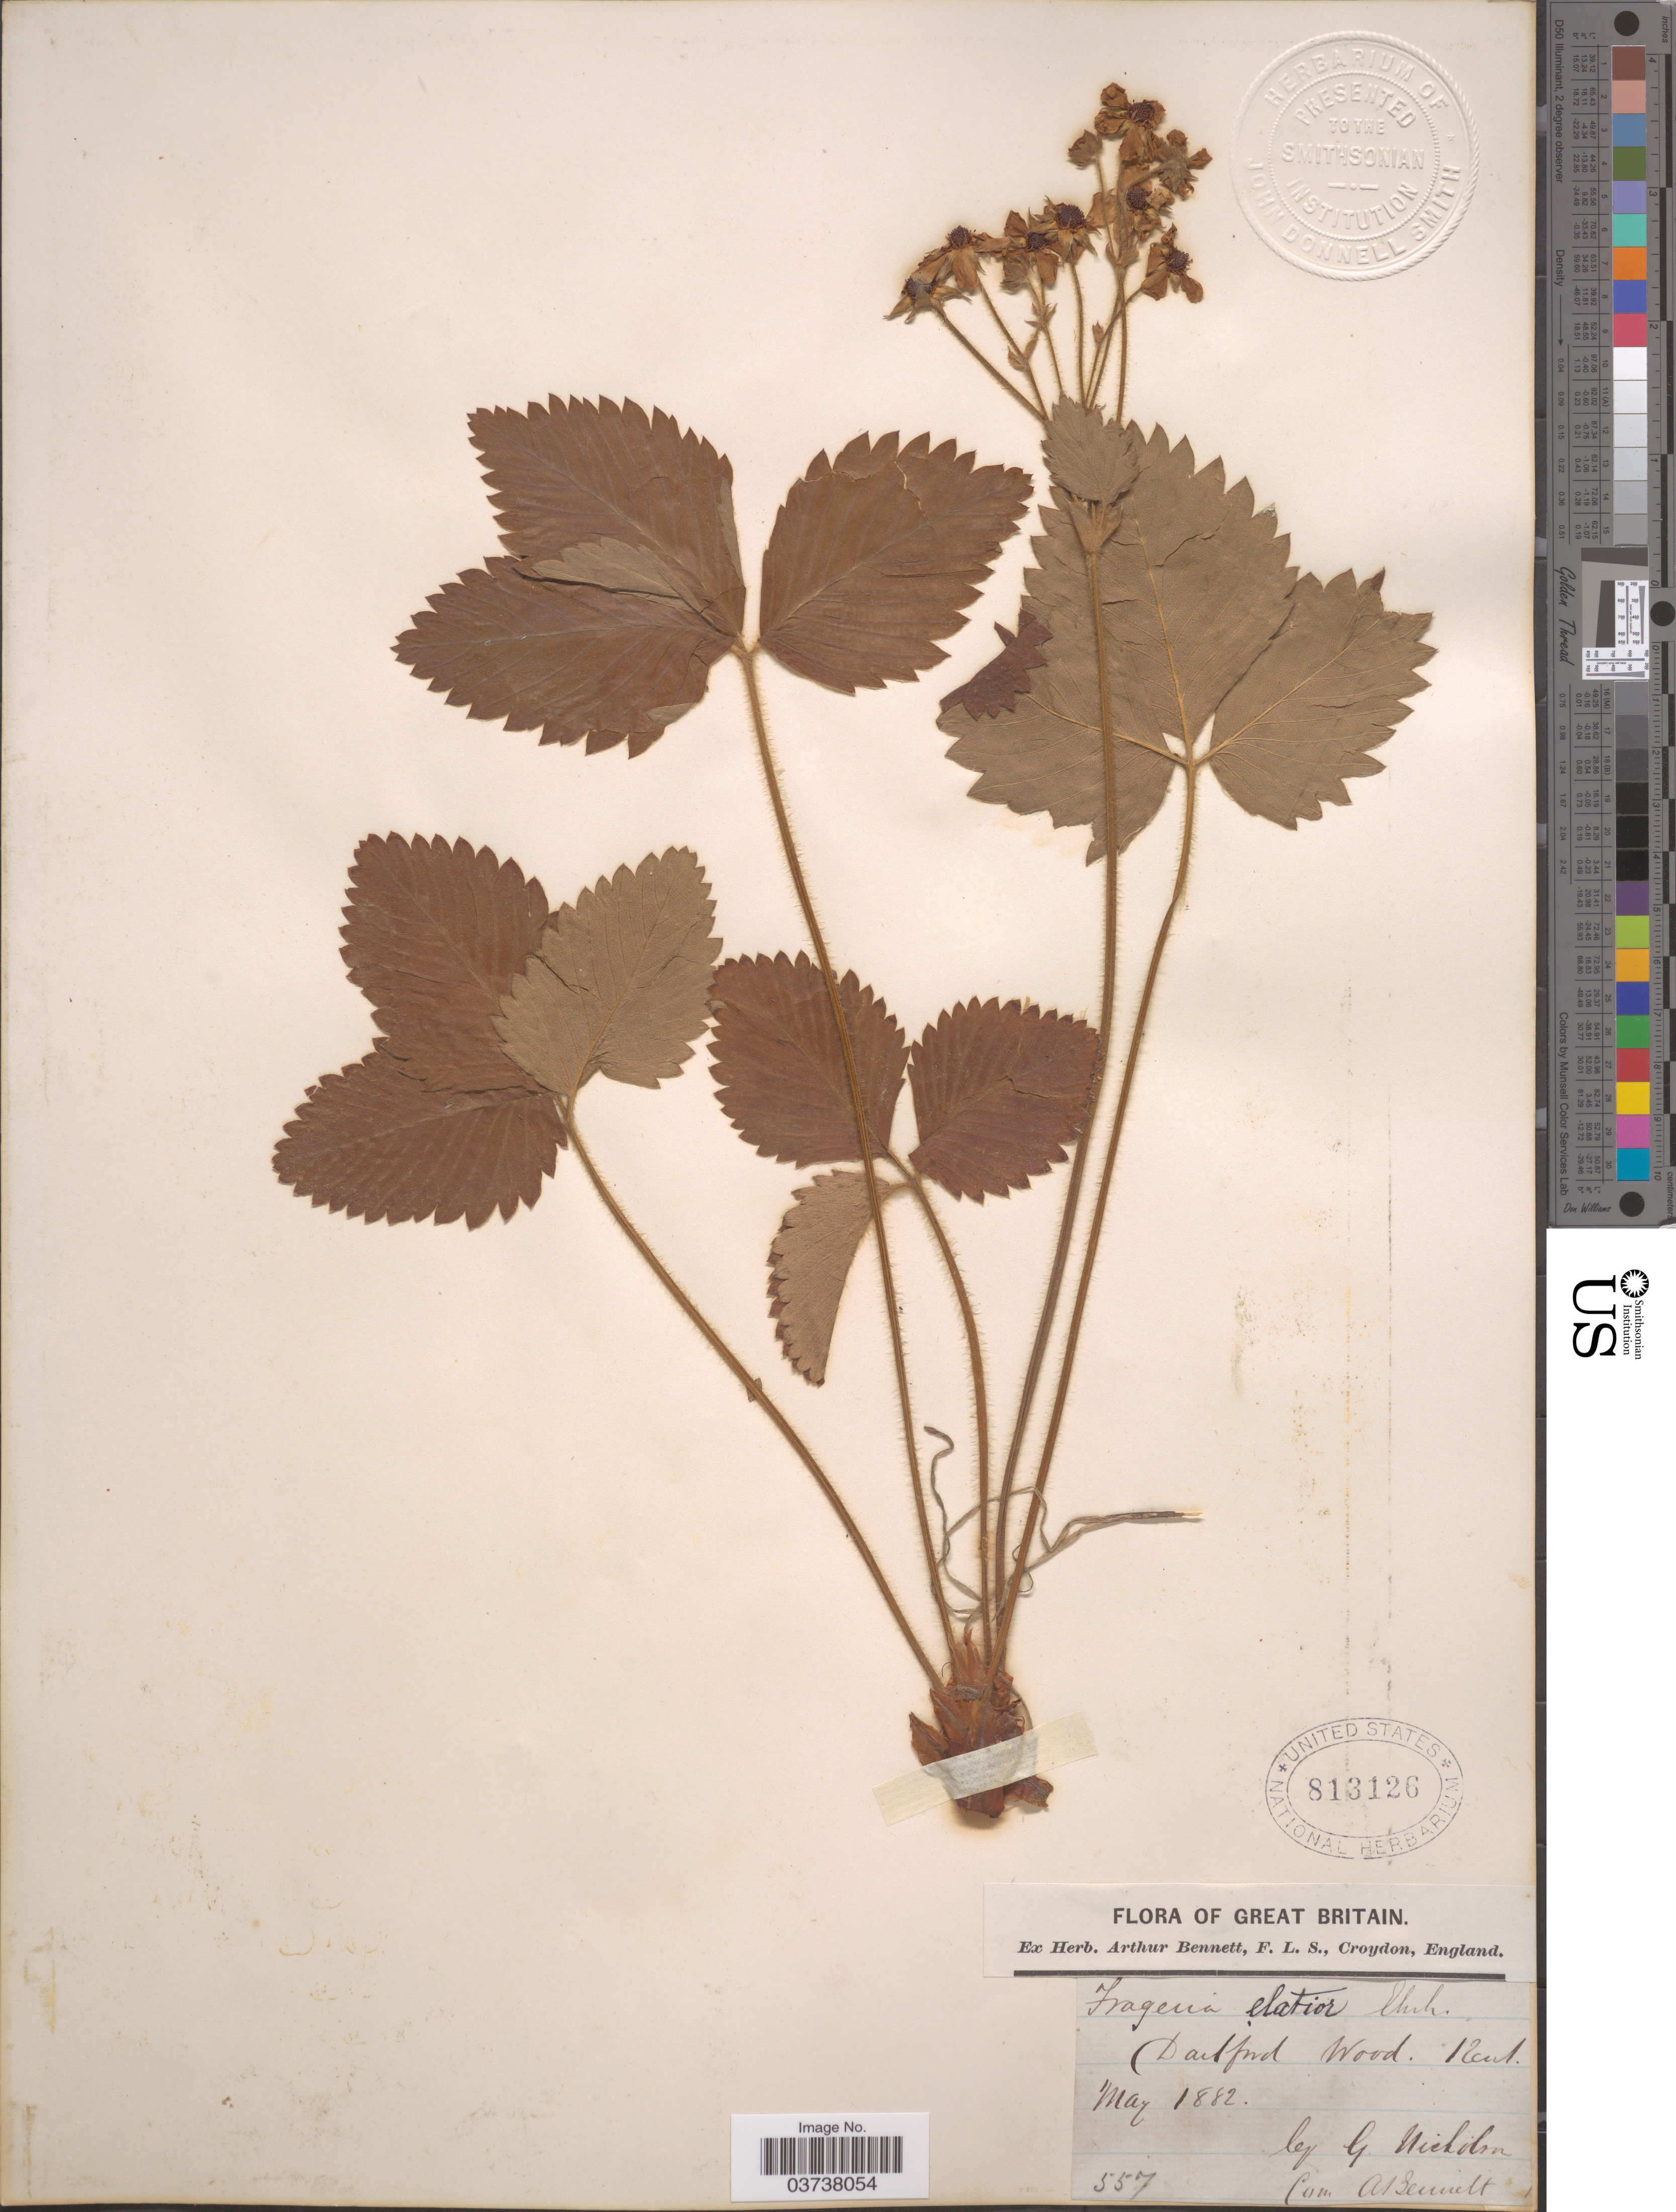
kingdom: Plantae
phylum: Tracheophyta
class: Magnoliopsida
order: Rosales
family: Rosaceae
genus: Fragaria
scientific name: Fragaria elatior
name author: Ehrh.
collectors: G. Nicholson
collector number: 557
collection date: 1882-05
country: United Kingdom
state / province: England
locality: Great Britain. Dartford Wood. Kent.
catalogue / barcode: US 813126